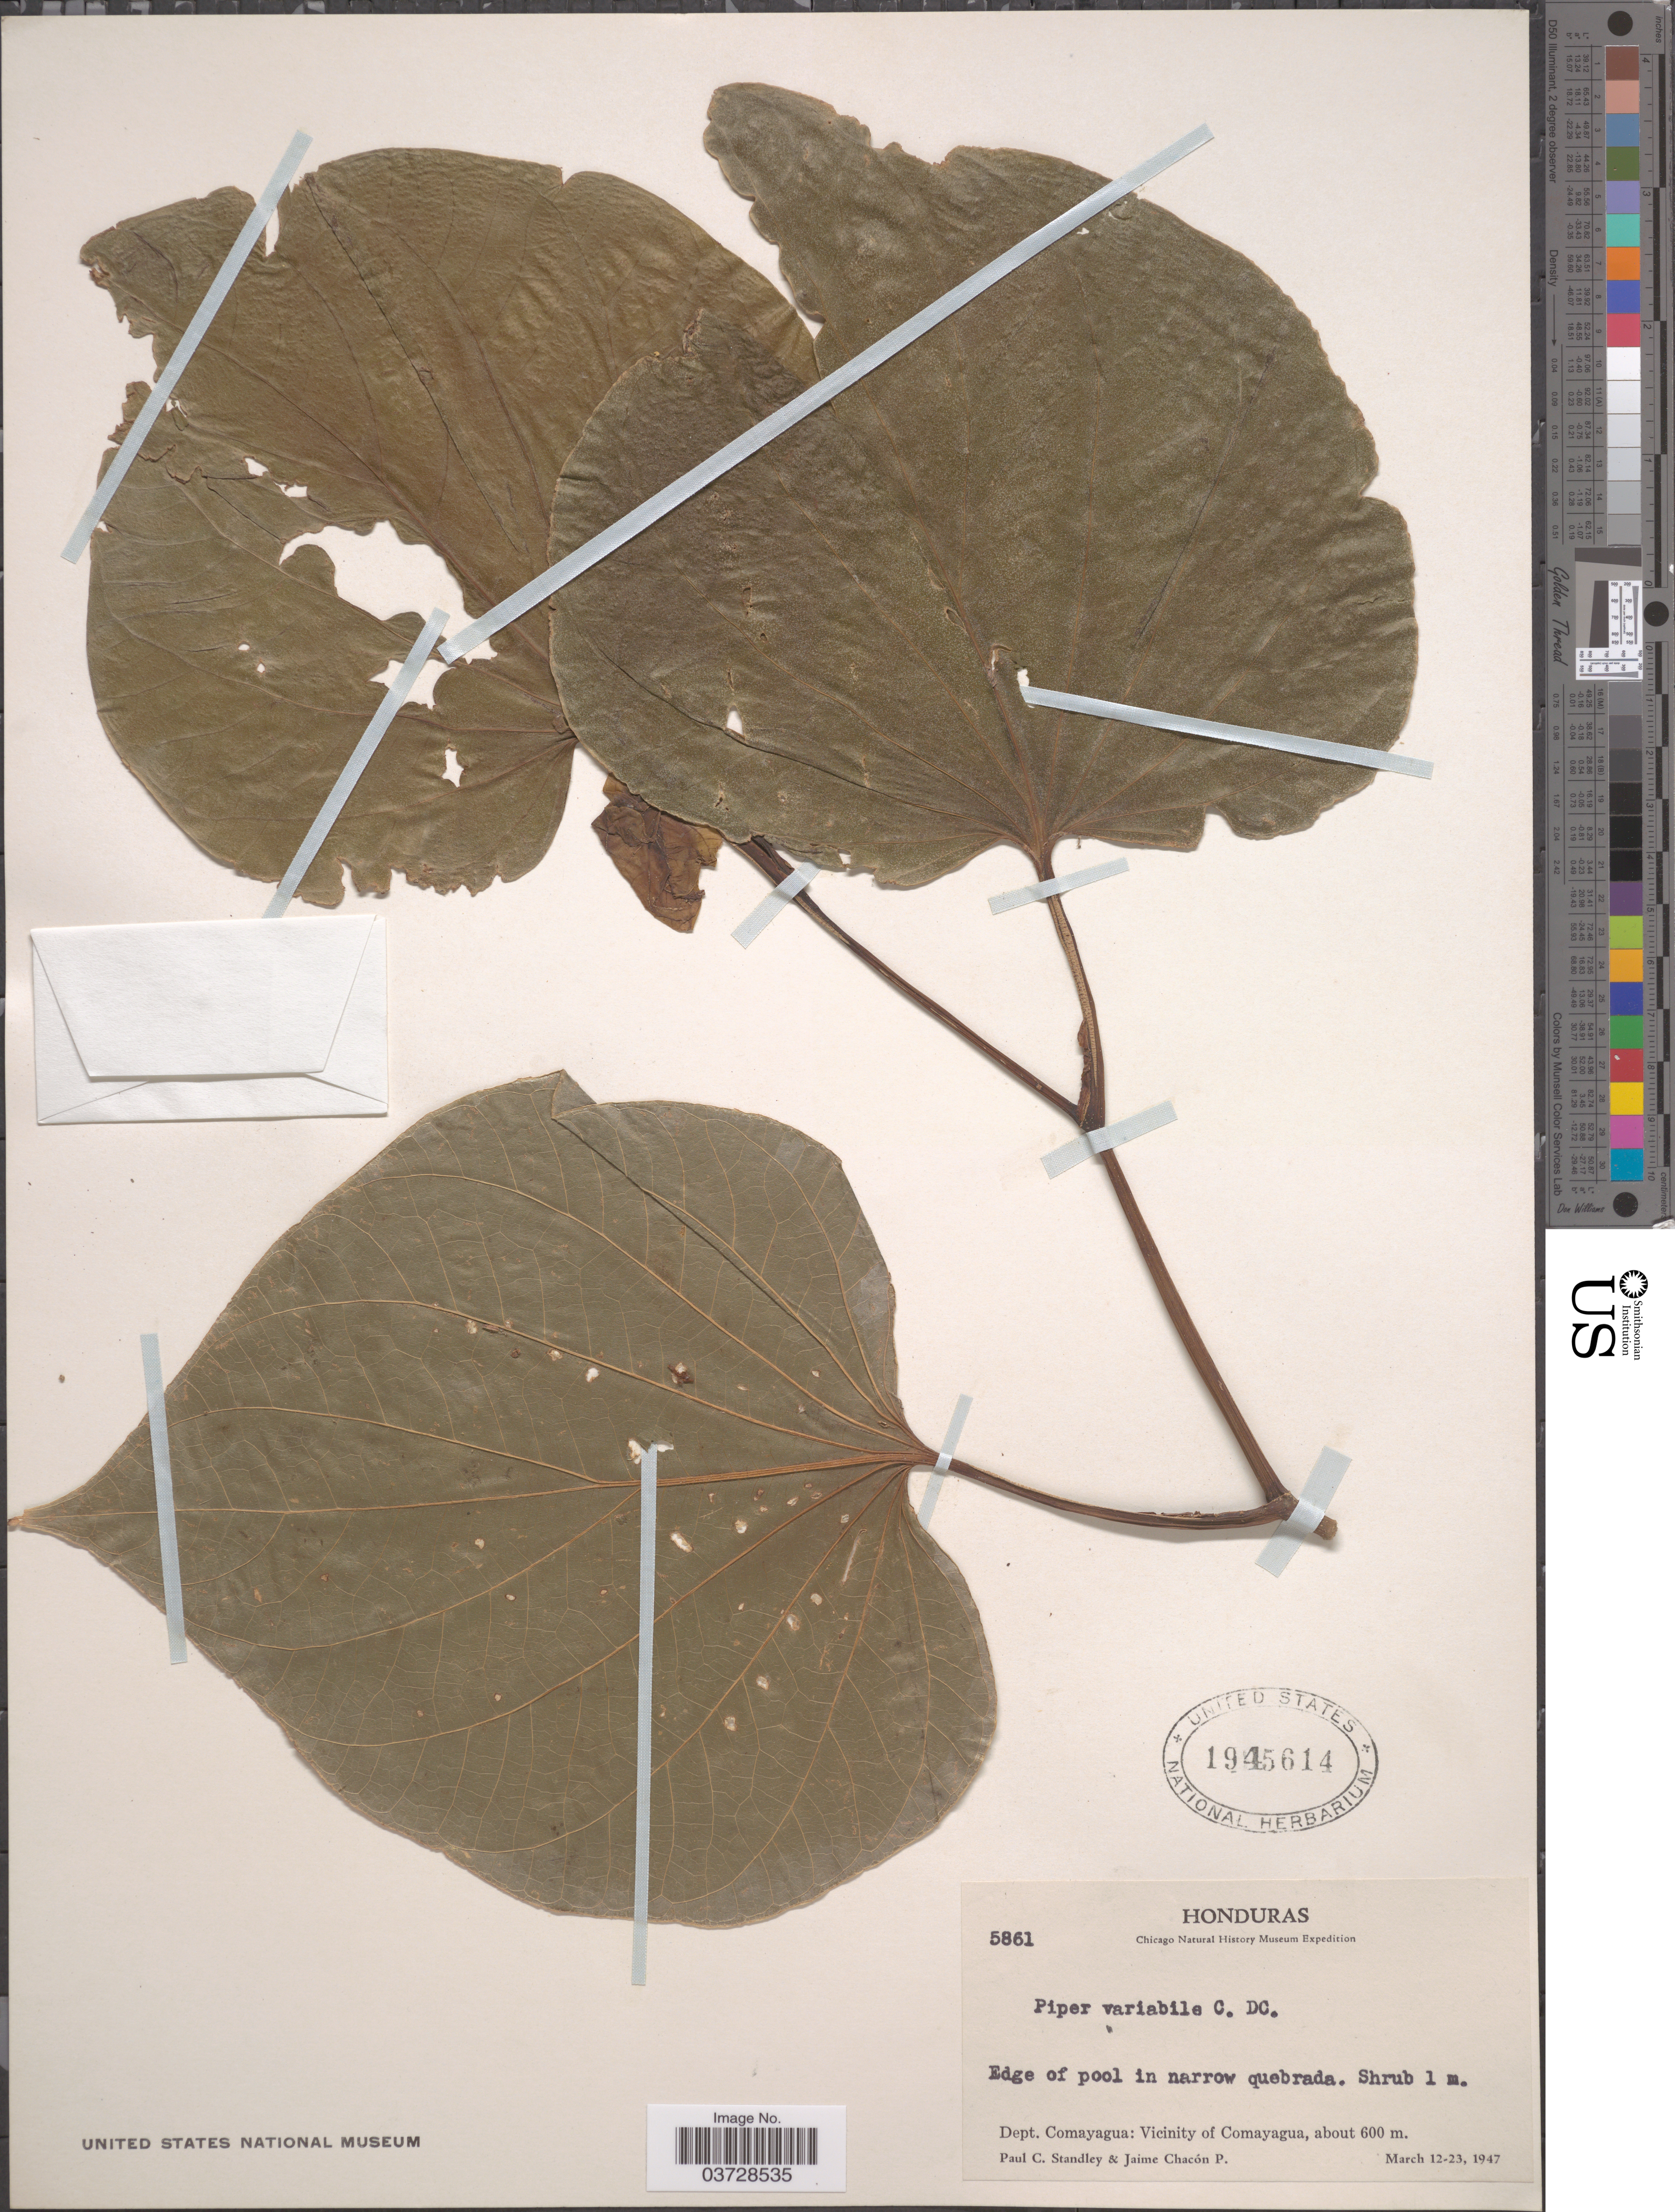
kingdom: Plantae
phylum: Tracheophyta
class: Magnoliopsida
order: Piperales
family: Piperaceae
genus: Piper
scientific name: Piper variabile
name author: C. DC.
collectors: P. C. Standley & J. Chacon P.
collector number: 5861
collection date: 1947-03-12/1947-03-23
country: Honduras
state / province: Comayagua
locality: Dept,. Comayagua: Vicinity of Comayagua.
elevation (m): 600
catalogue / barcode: US 1945614